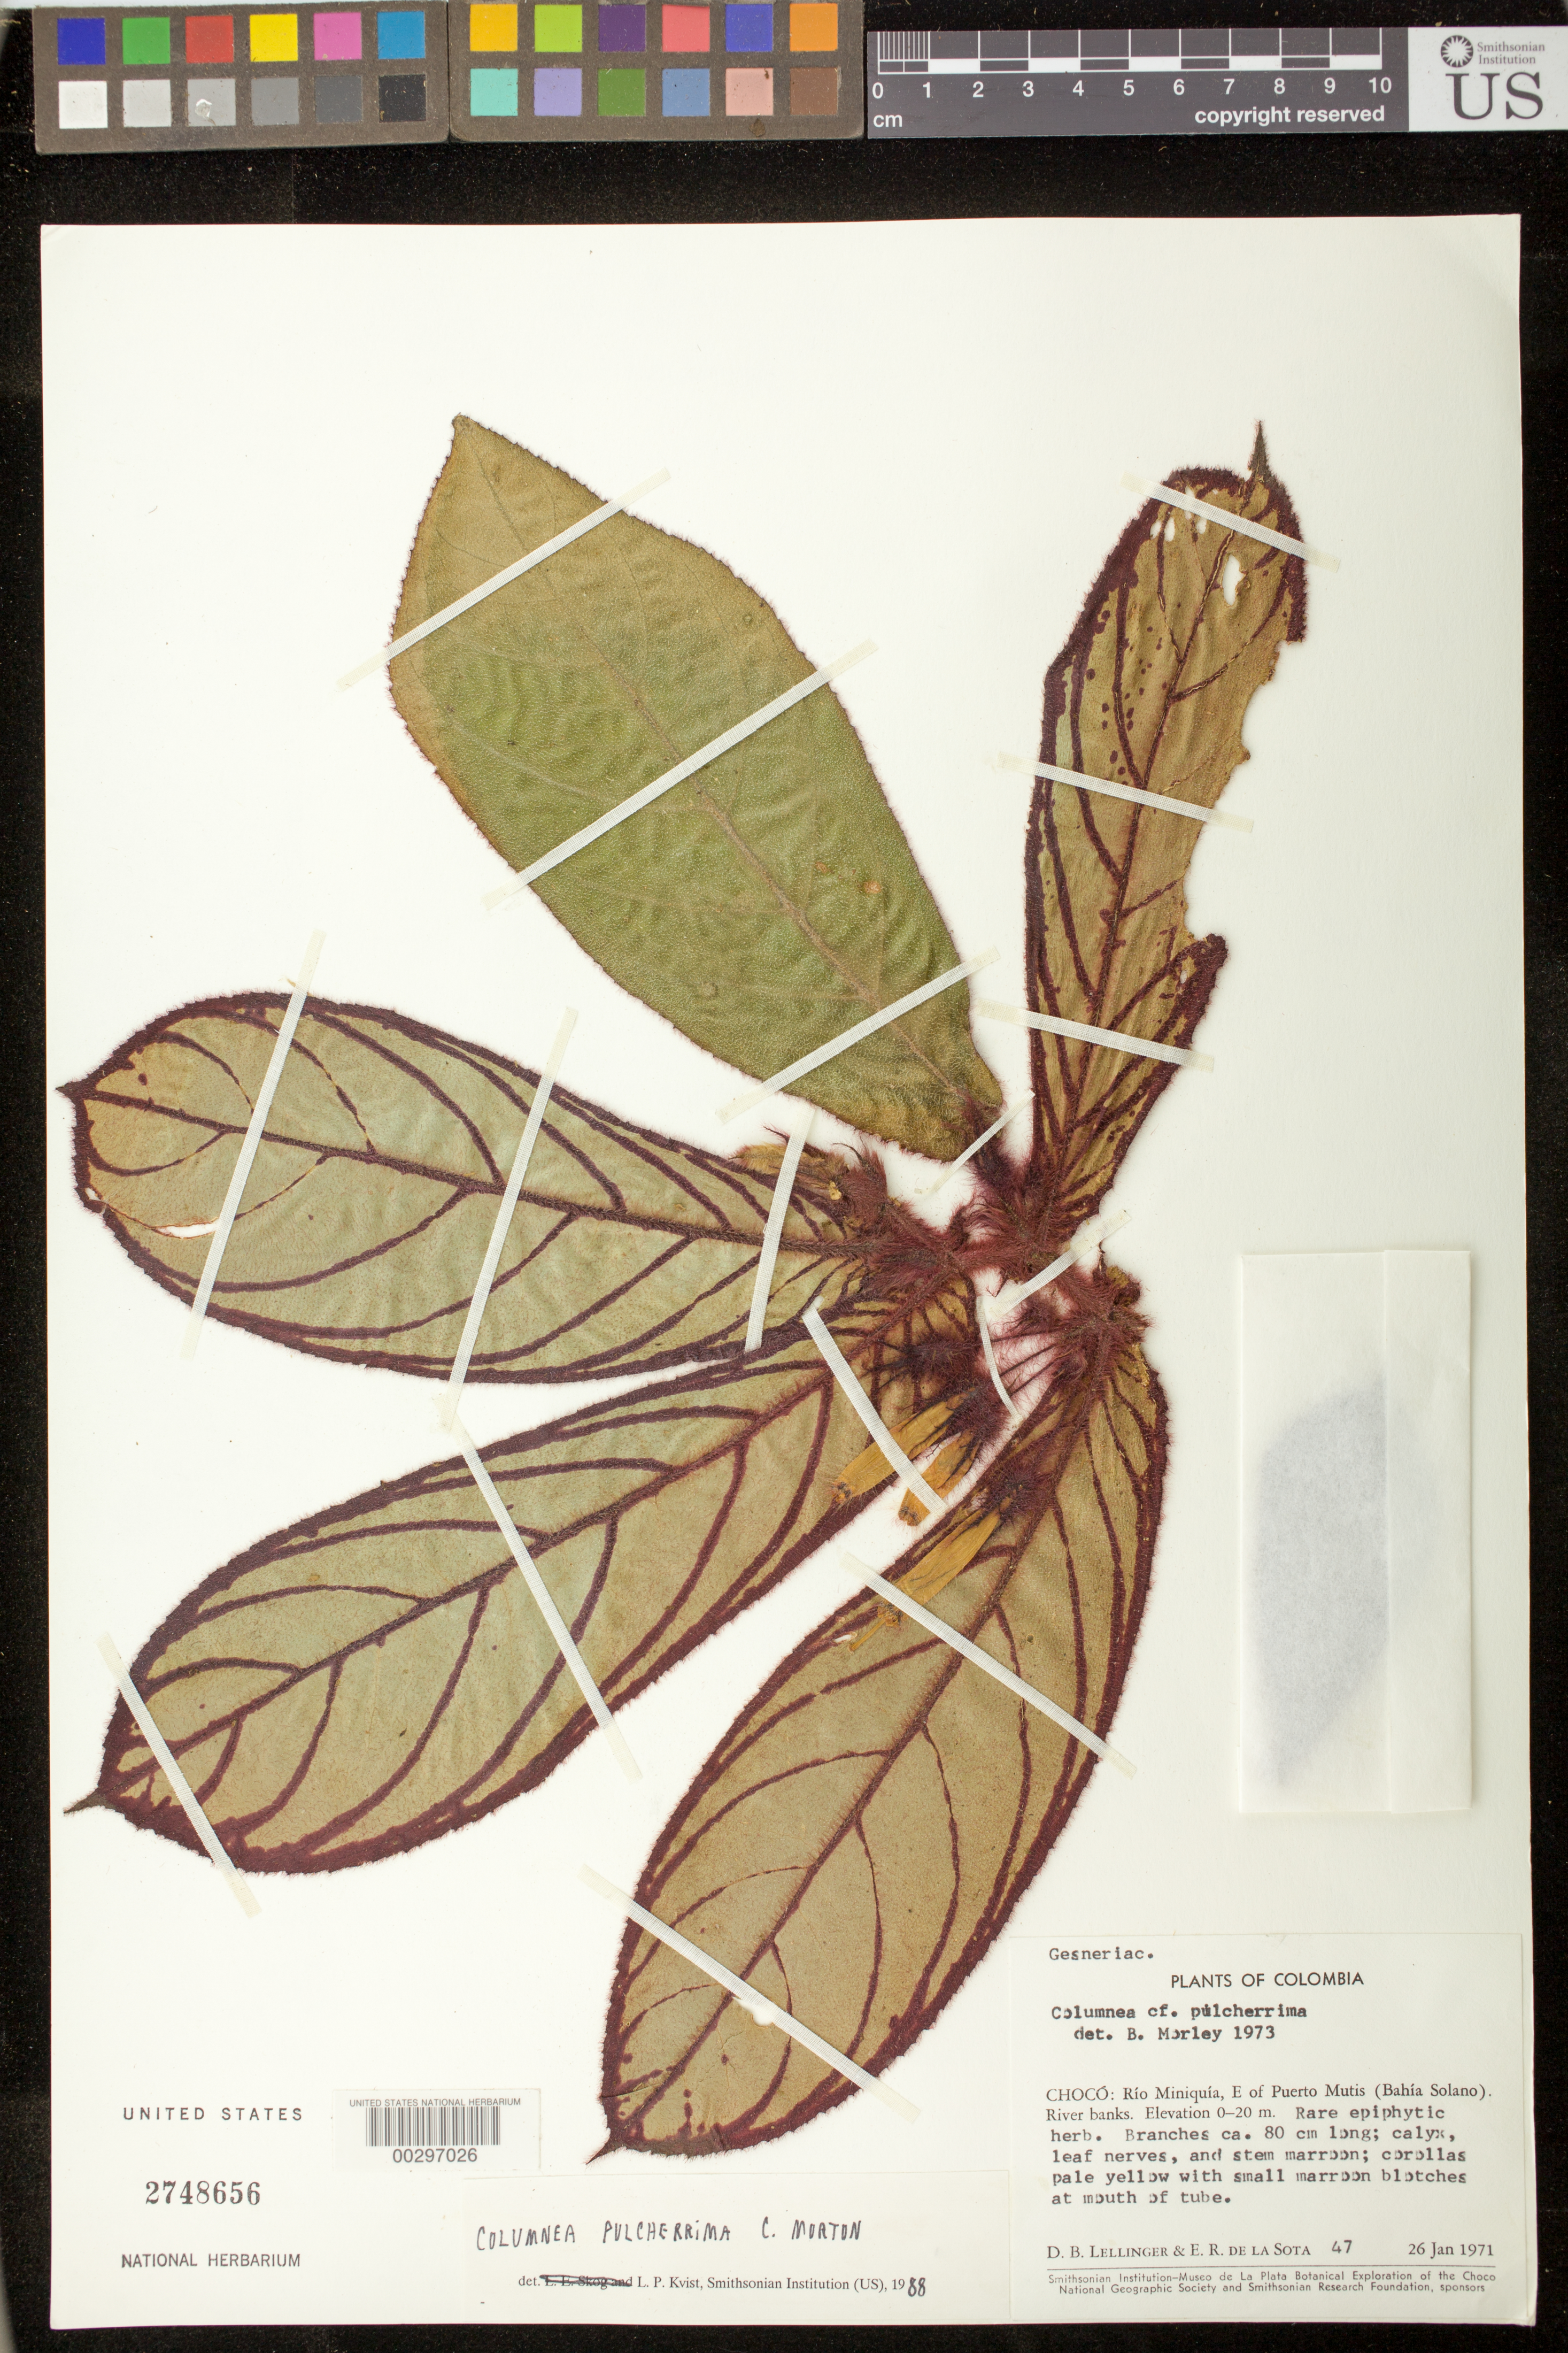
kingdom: Plantae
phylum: Tracheophyta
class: Magnoliopsida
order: Lamiales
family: Gesneriaceae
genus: Columnea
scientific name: Columnea pulcherrima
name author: C.V. Morton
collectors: D. B. Lellinger & E. R. de la Sota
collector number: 47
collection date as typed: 26 Jan 1971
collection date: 1971-01-26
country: Colombia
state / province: Chocó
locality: Rio Miniquia, E of Puerto Mutis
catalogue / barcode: US 2748656